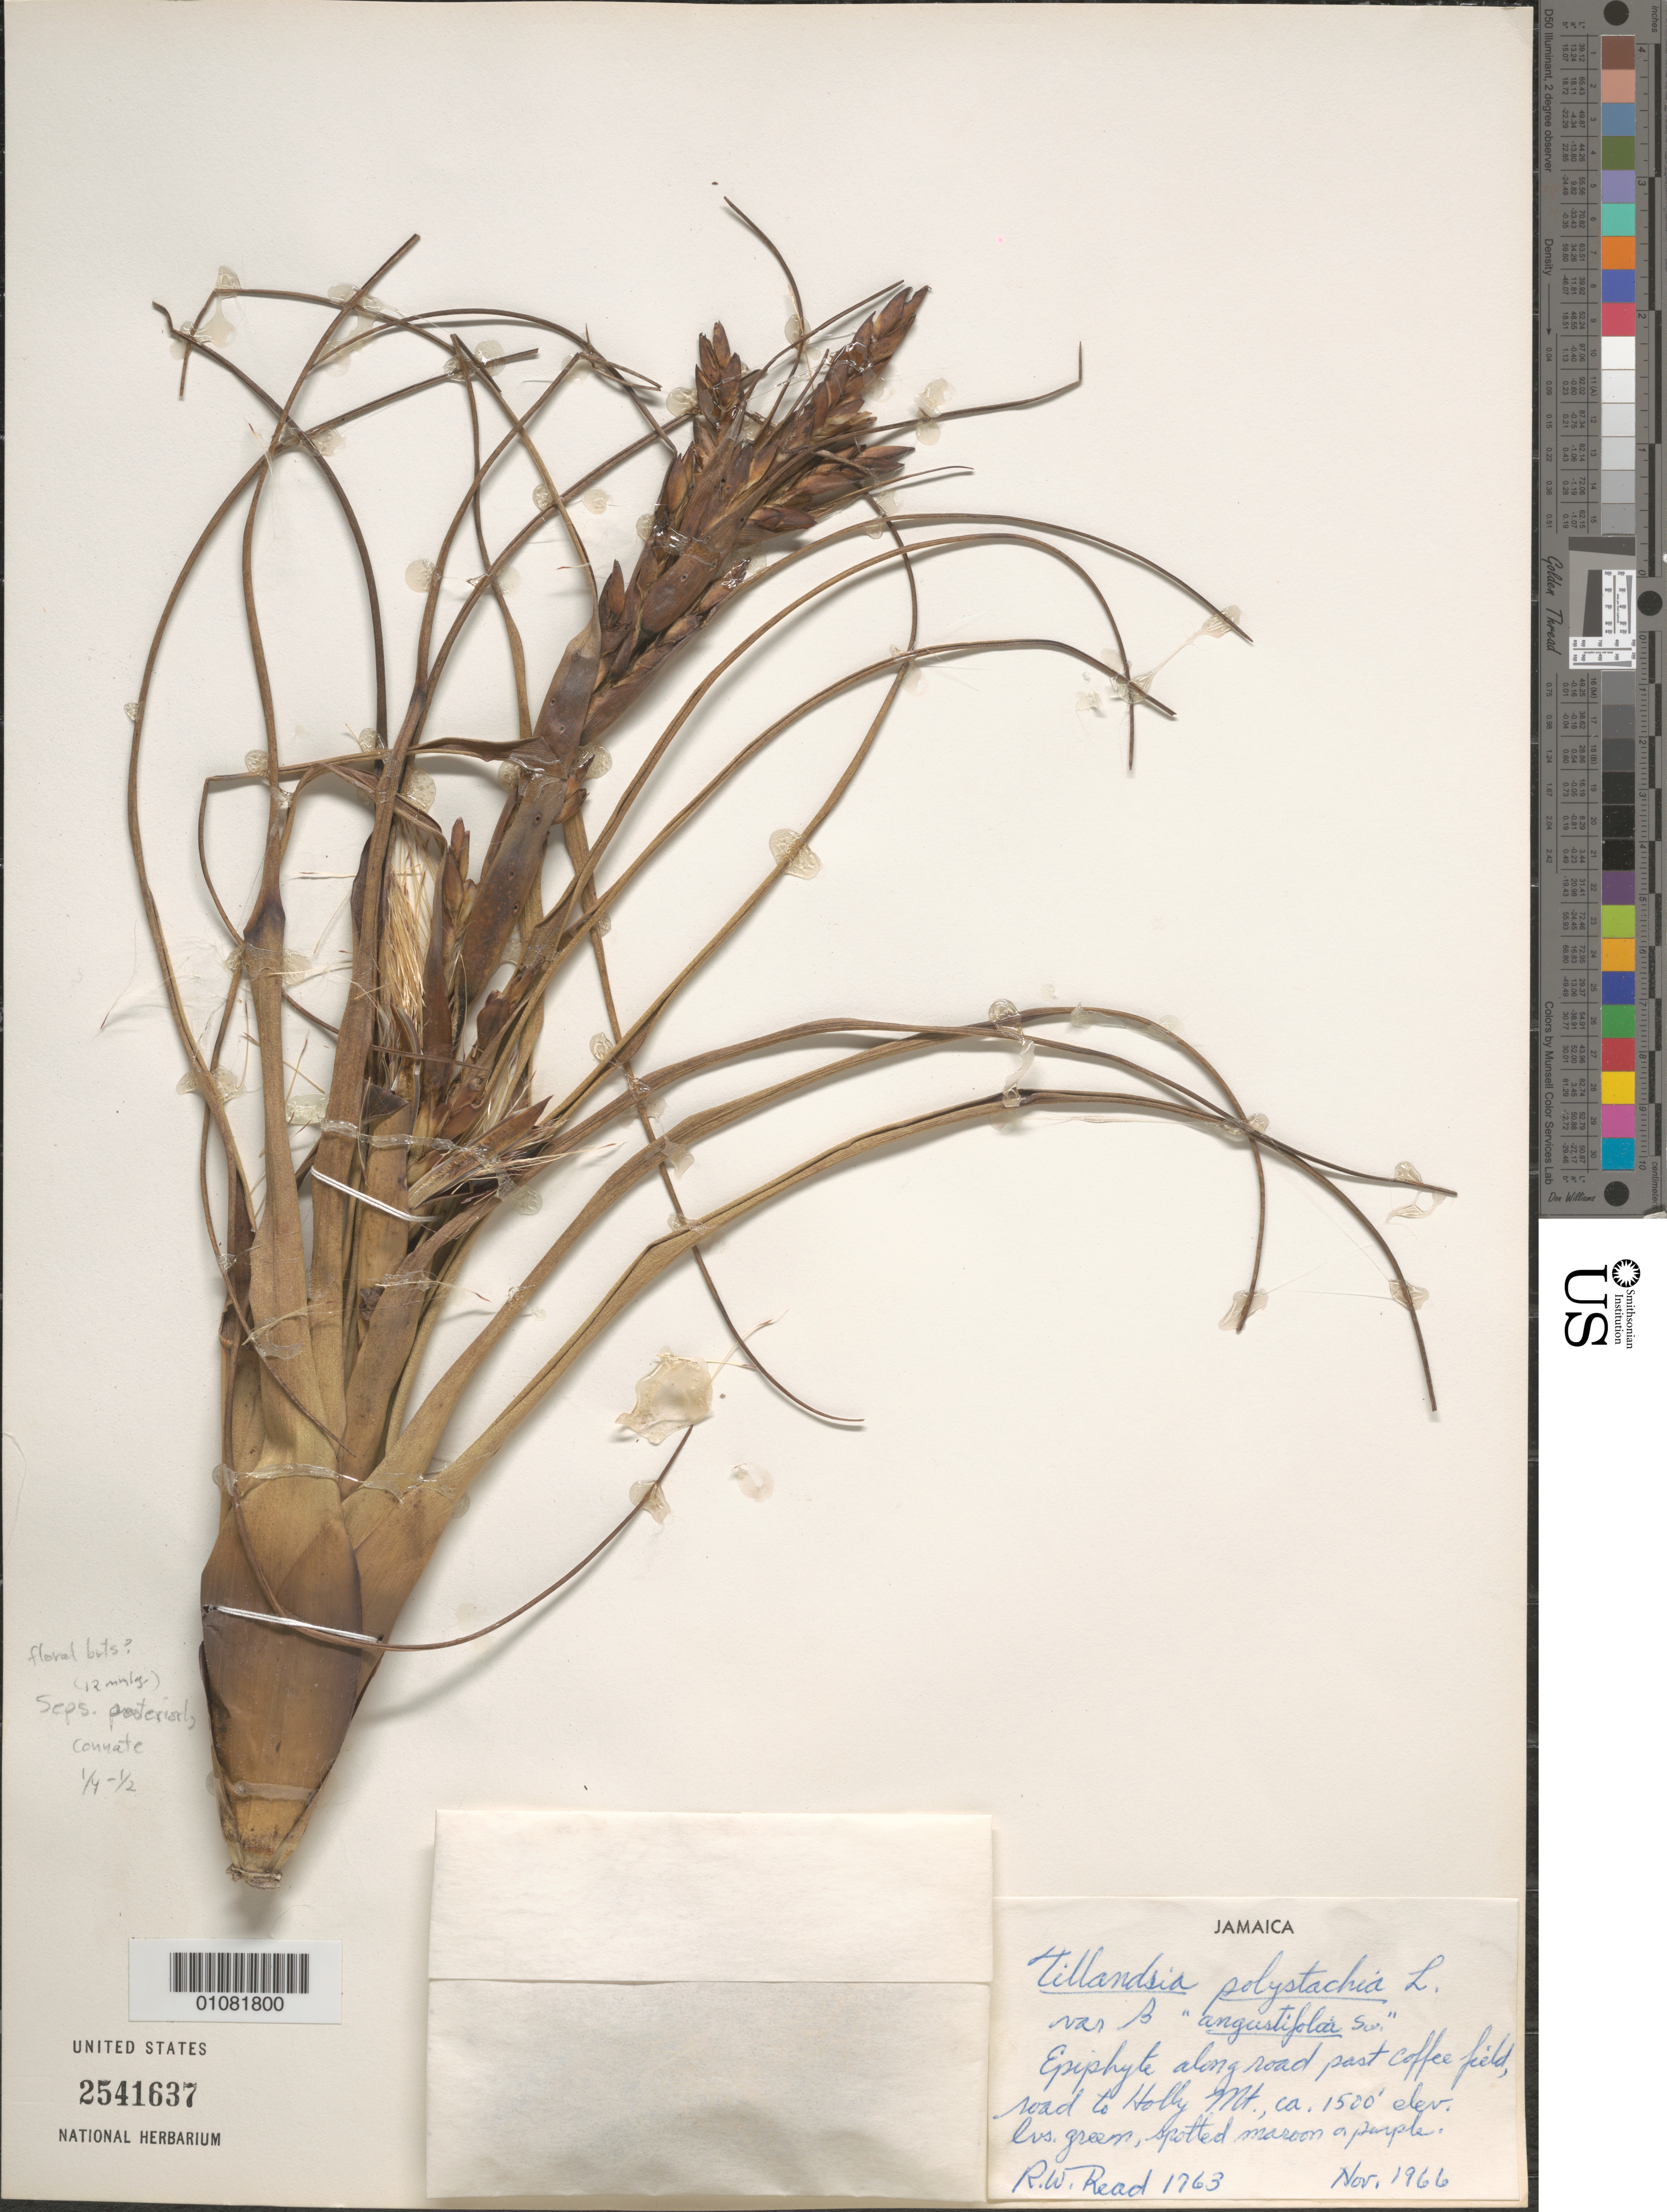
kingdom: Plantae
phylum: Tracheophyta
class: Liliopsida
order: Poales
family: Bromeliaceae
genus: Tillandsia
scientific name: Tillandsia polystachia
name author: (L.) L.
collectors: R. W. Read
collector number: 1763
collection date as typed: Nov 1966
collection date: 1966-11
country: Jamaica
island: Jamaica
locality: Epiphyte along road past coffee field, road to Holly Mt.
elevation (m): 457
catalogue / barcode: US 2541637